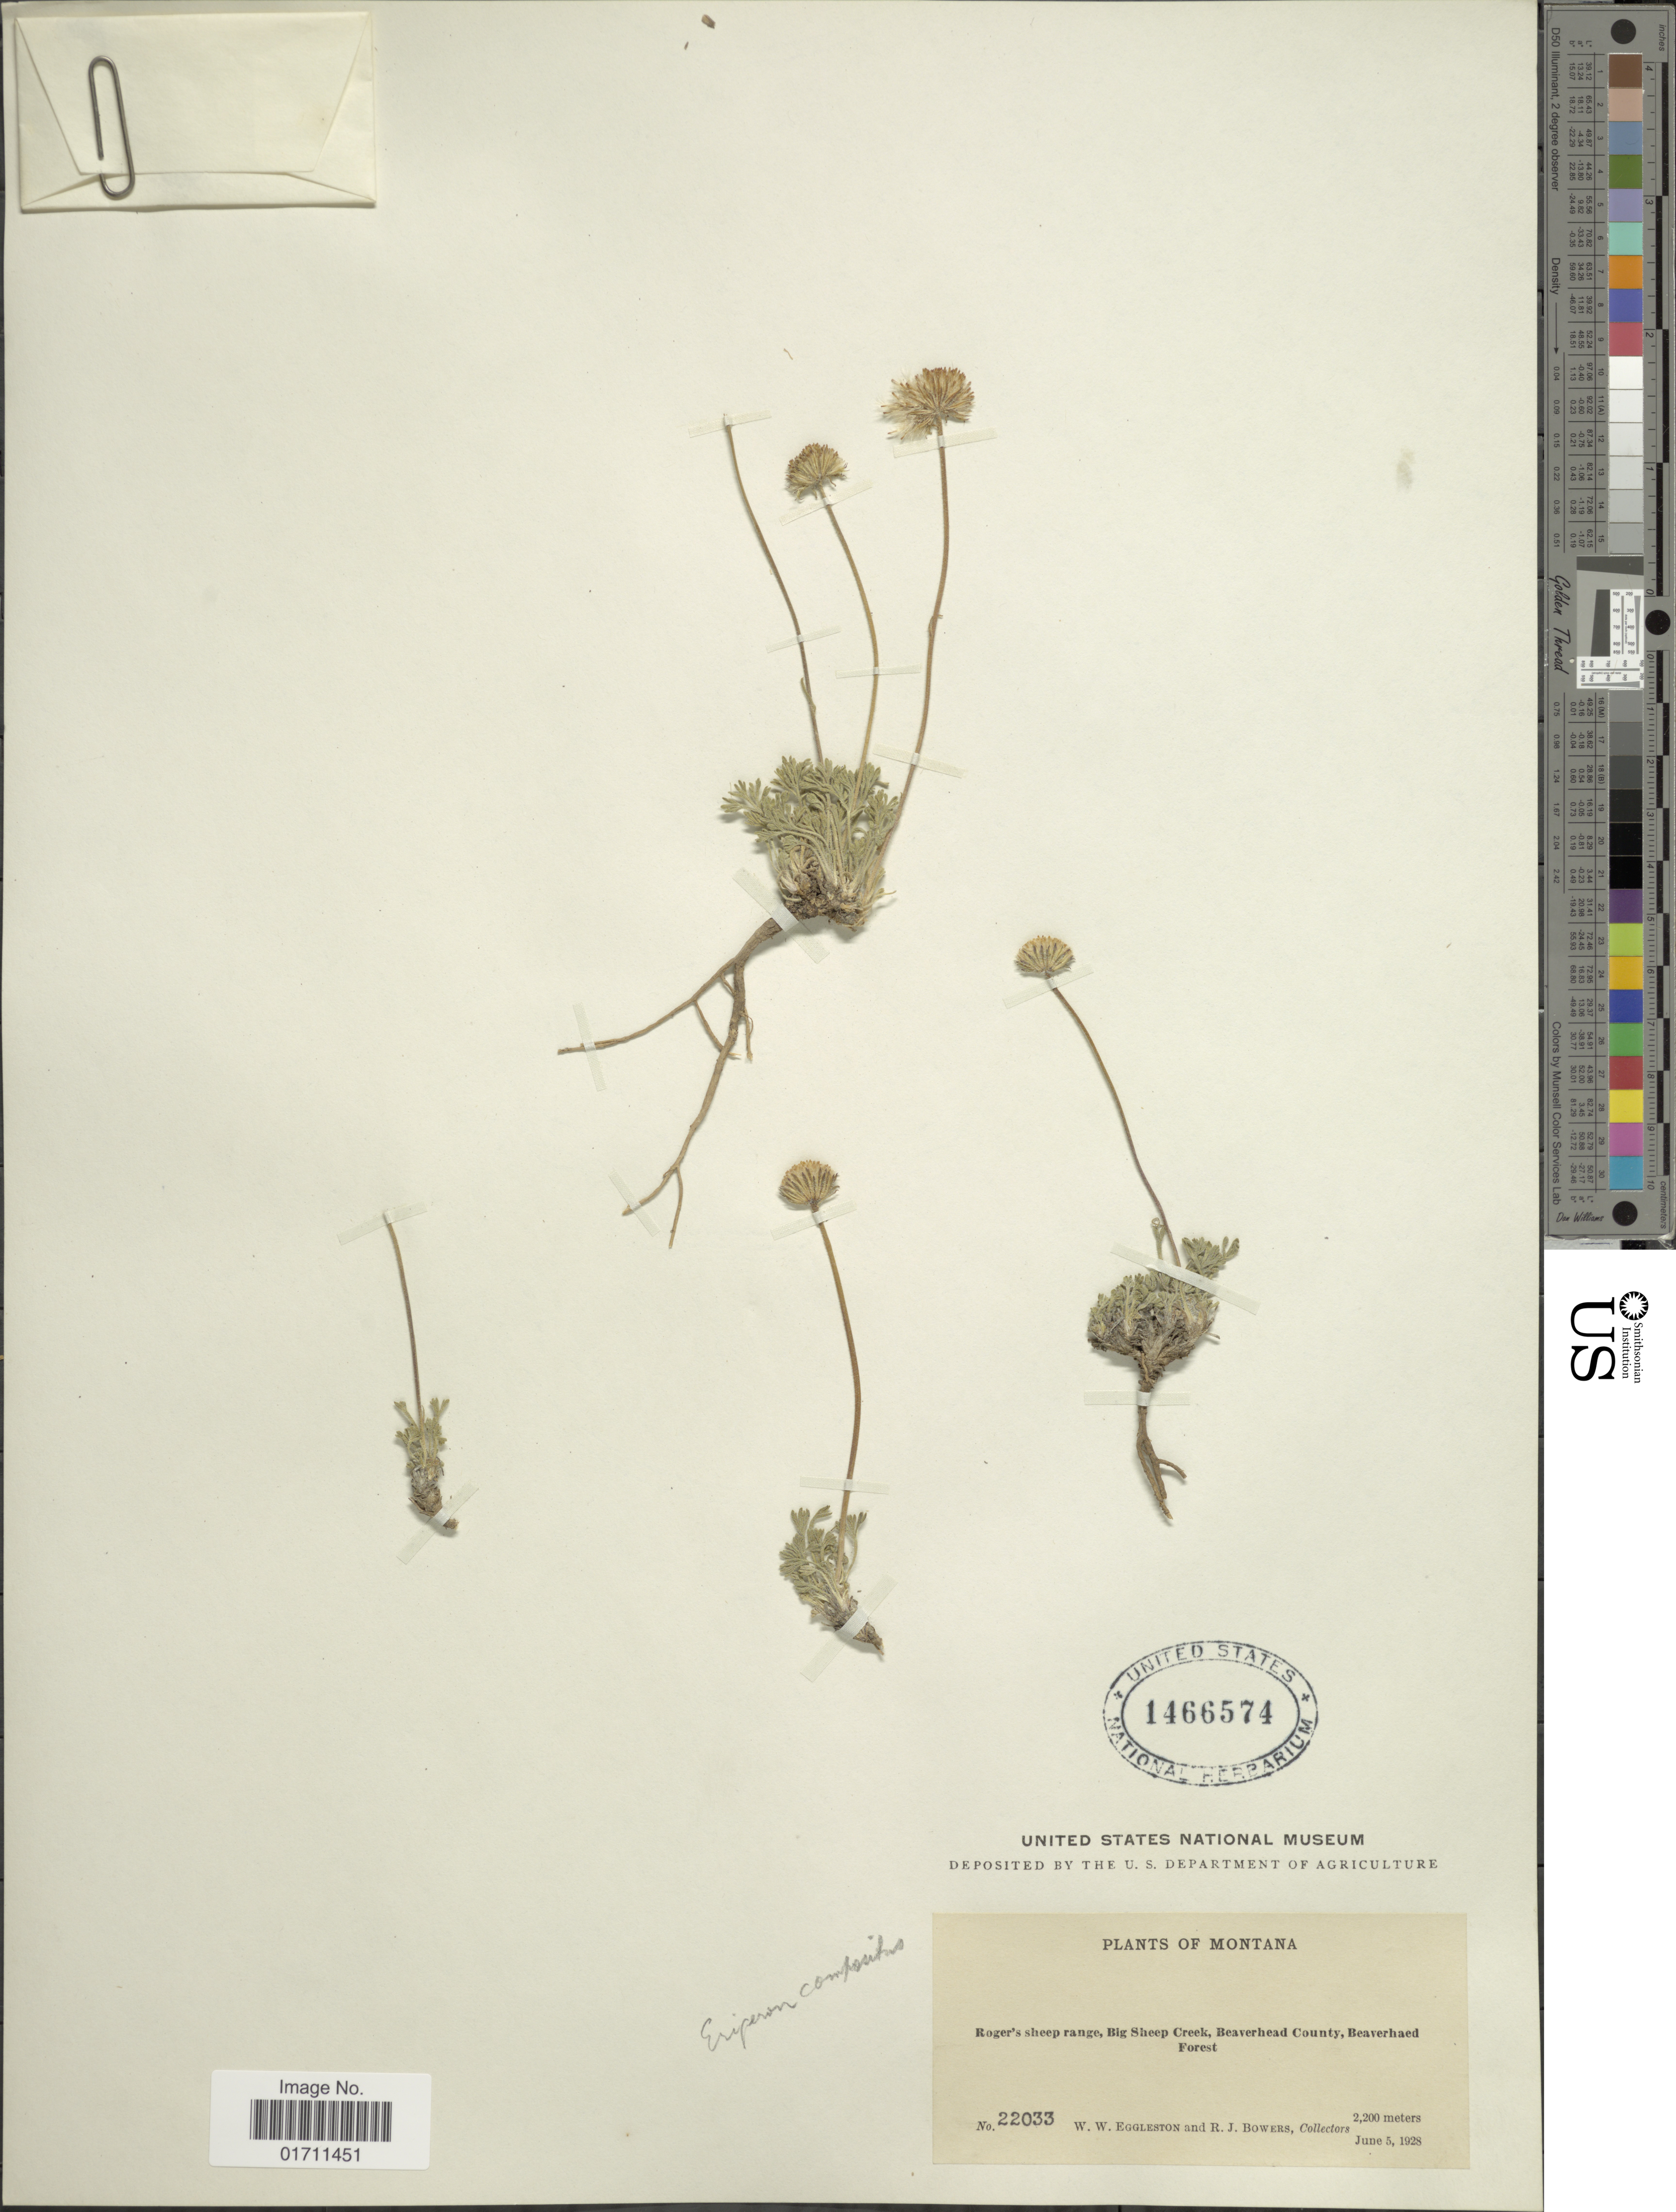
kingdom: Plantae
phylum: Tracheophyta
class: Magnoliopsida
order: Asterales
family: Asteraceae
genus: Erigeron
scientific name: Erigeron compositus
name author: Pursh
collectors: W. W. Eggleston & R. Bowers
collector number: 22033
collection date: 1928-06-05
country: United States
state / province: Montana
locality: Roger's sheep range, Big Sheep Creek, Beaverhead County, Beaverhead Forest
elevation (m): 2200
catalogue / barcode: US 1466574